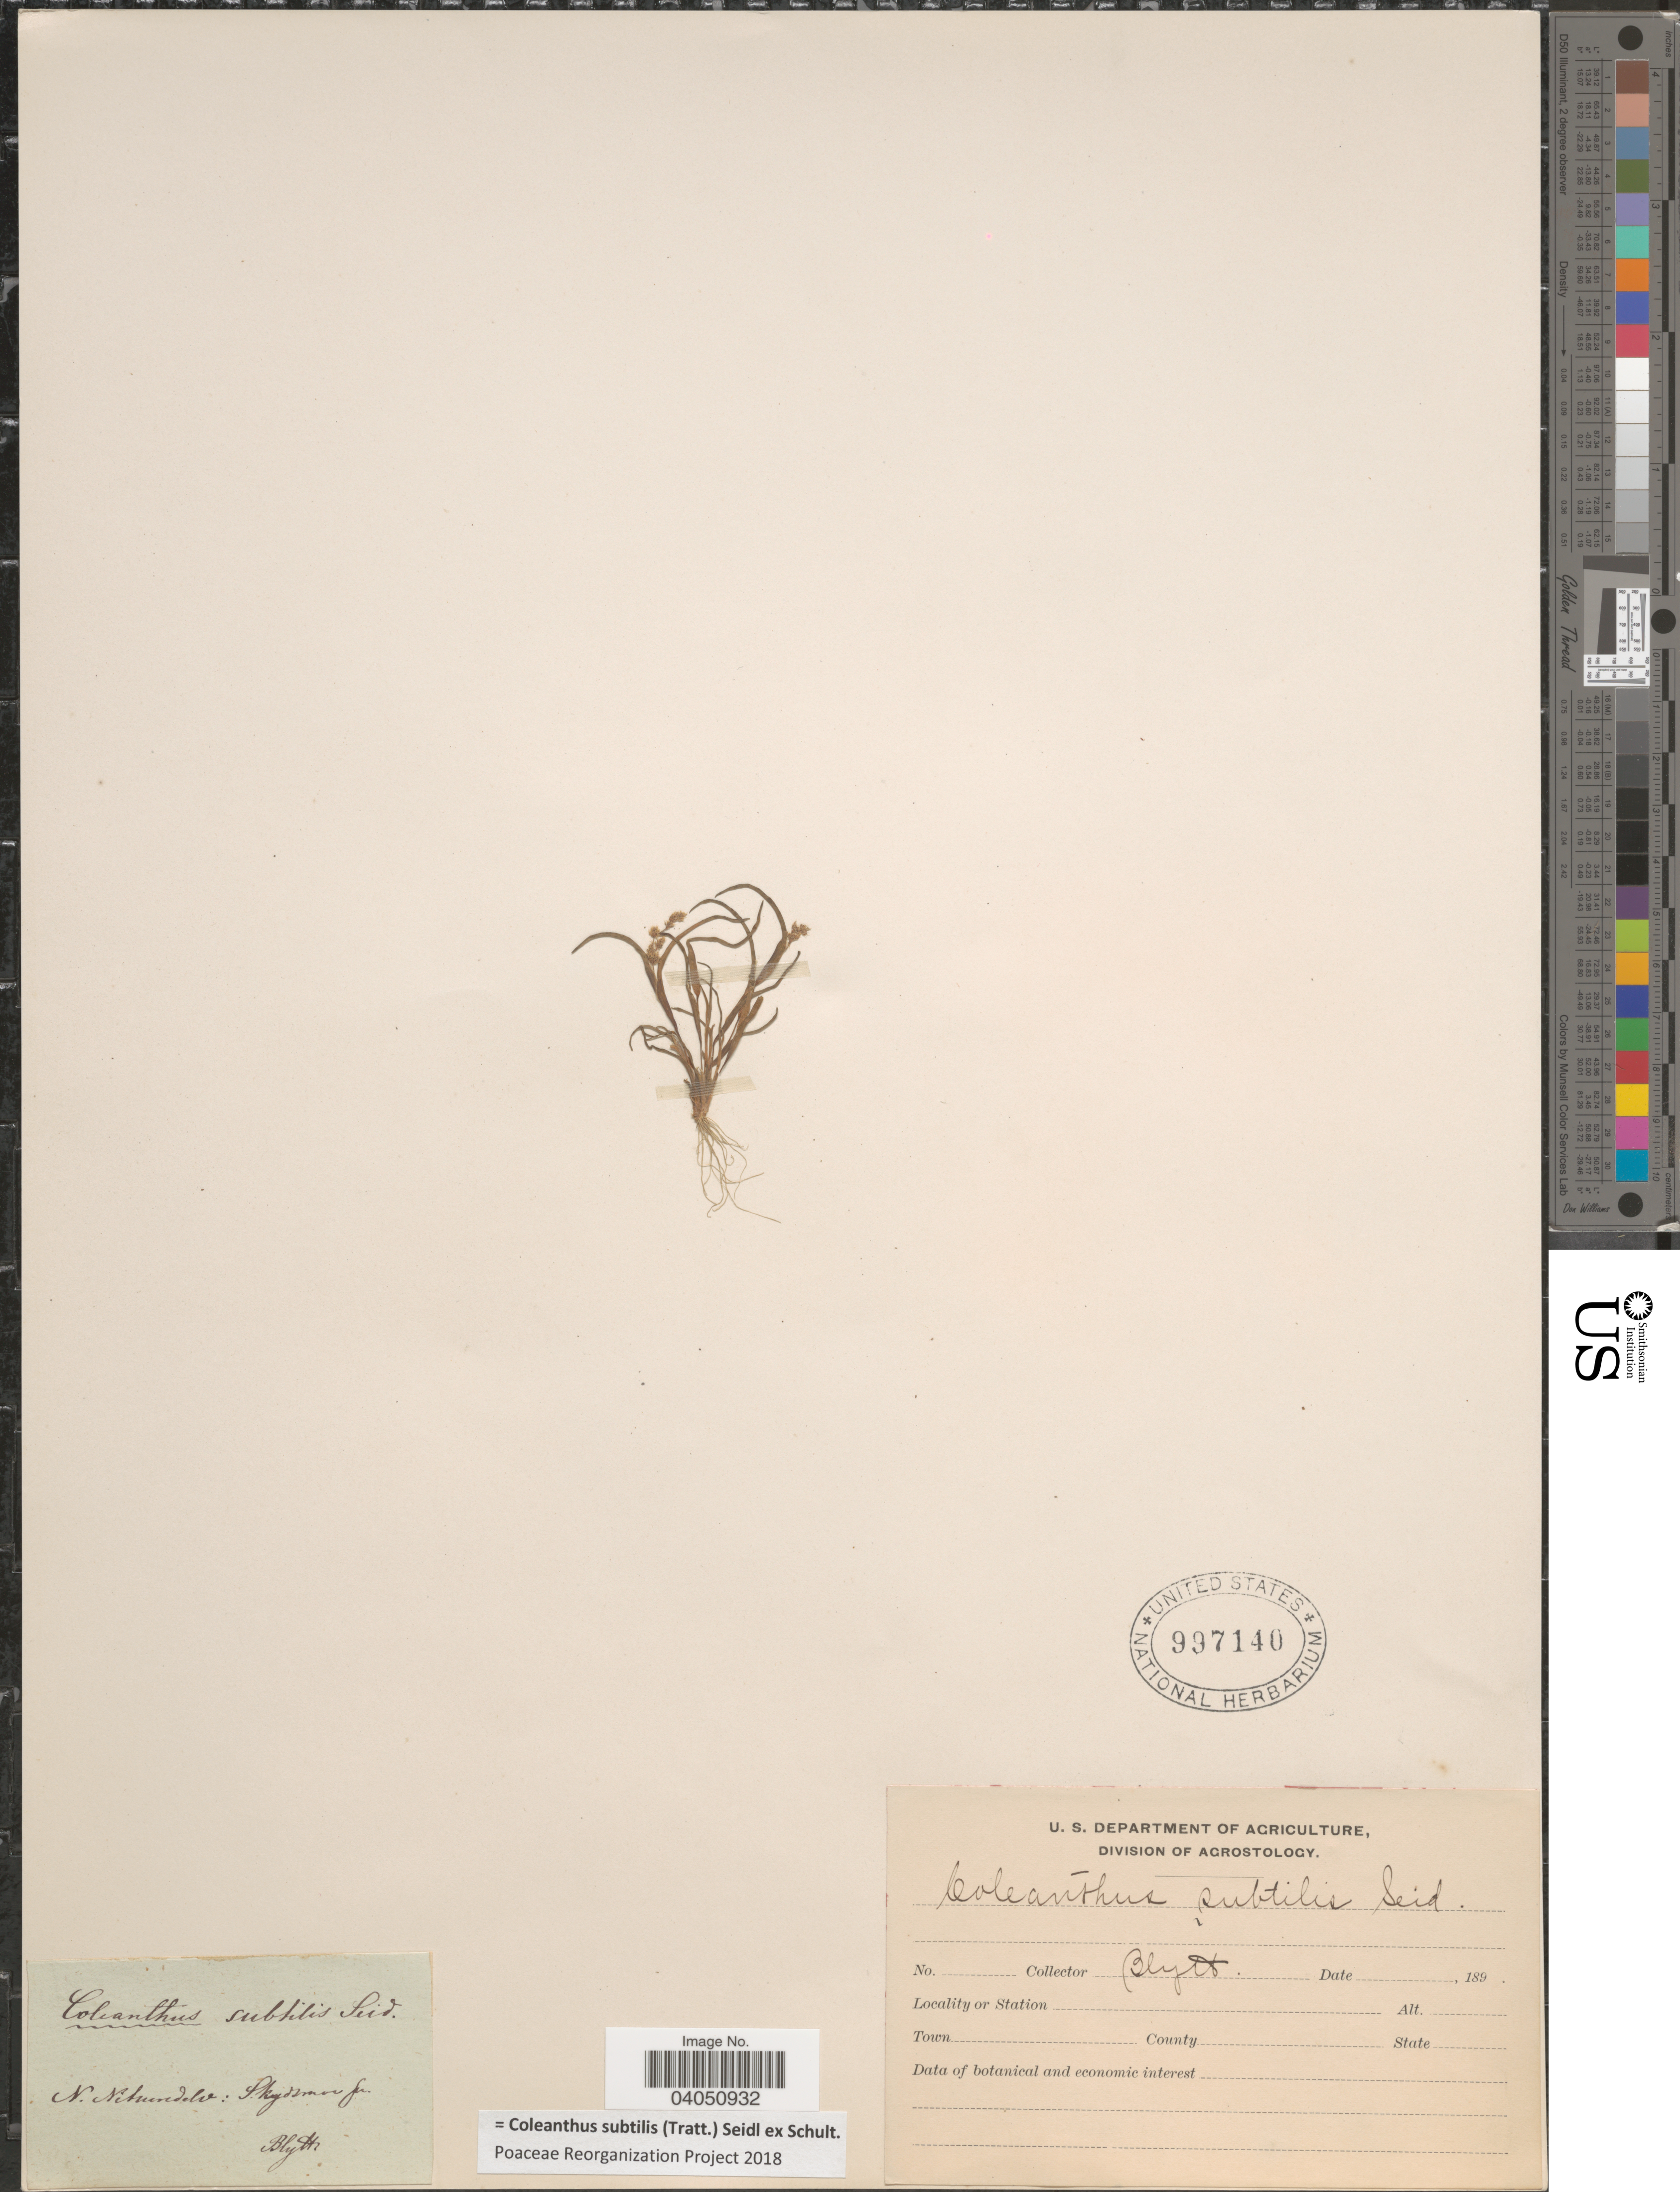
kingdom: Plantae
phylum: Tracheophyta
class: Liliopsida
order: Poales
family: Poaceae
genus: Coleanthus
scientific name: Coleanthus subtilis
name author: (Tratt.) Seidl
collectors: Blytt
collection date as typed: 189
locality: N. Nictundelv: Skydravi pr. [interpreted]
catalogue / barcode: US 997140